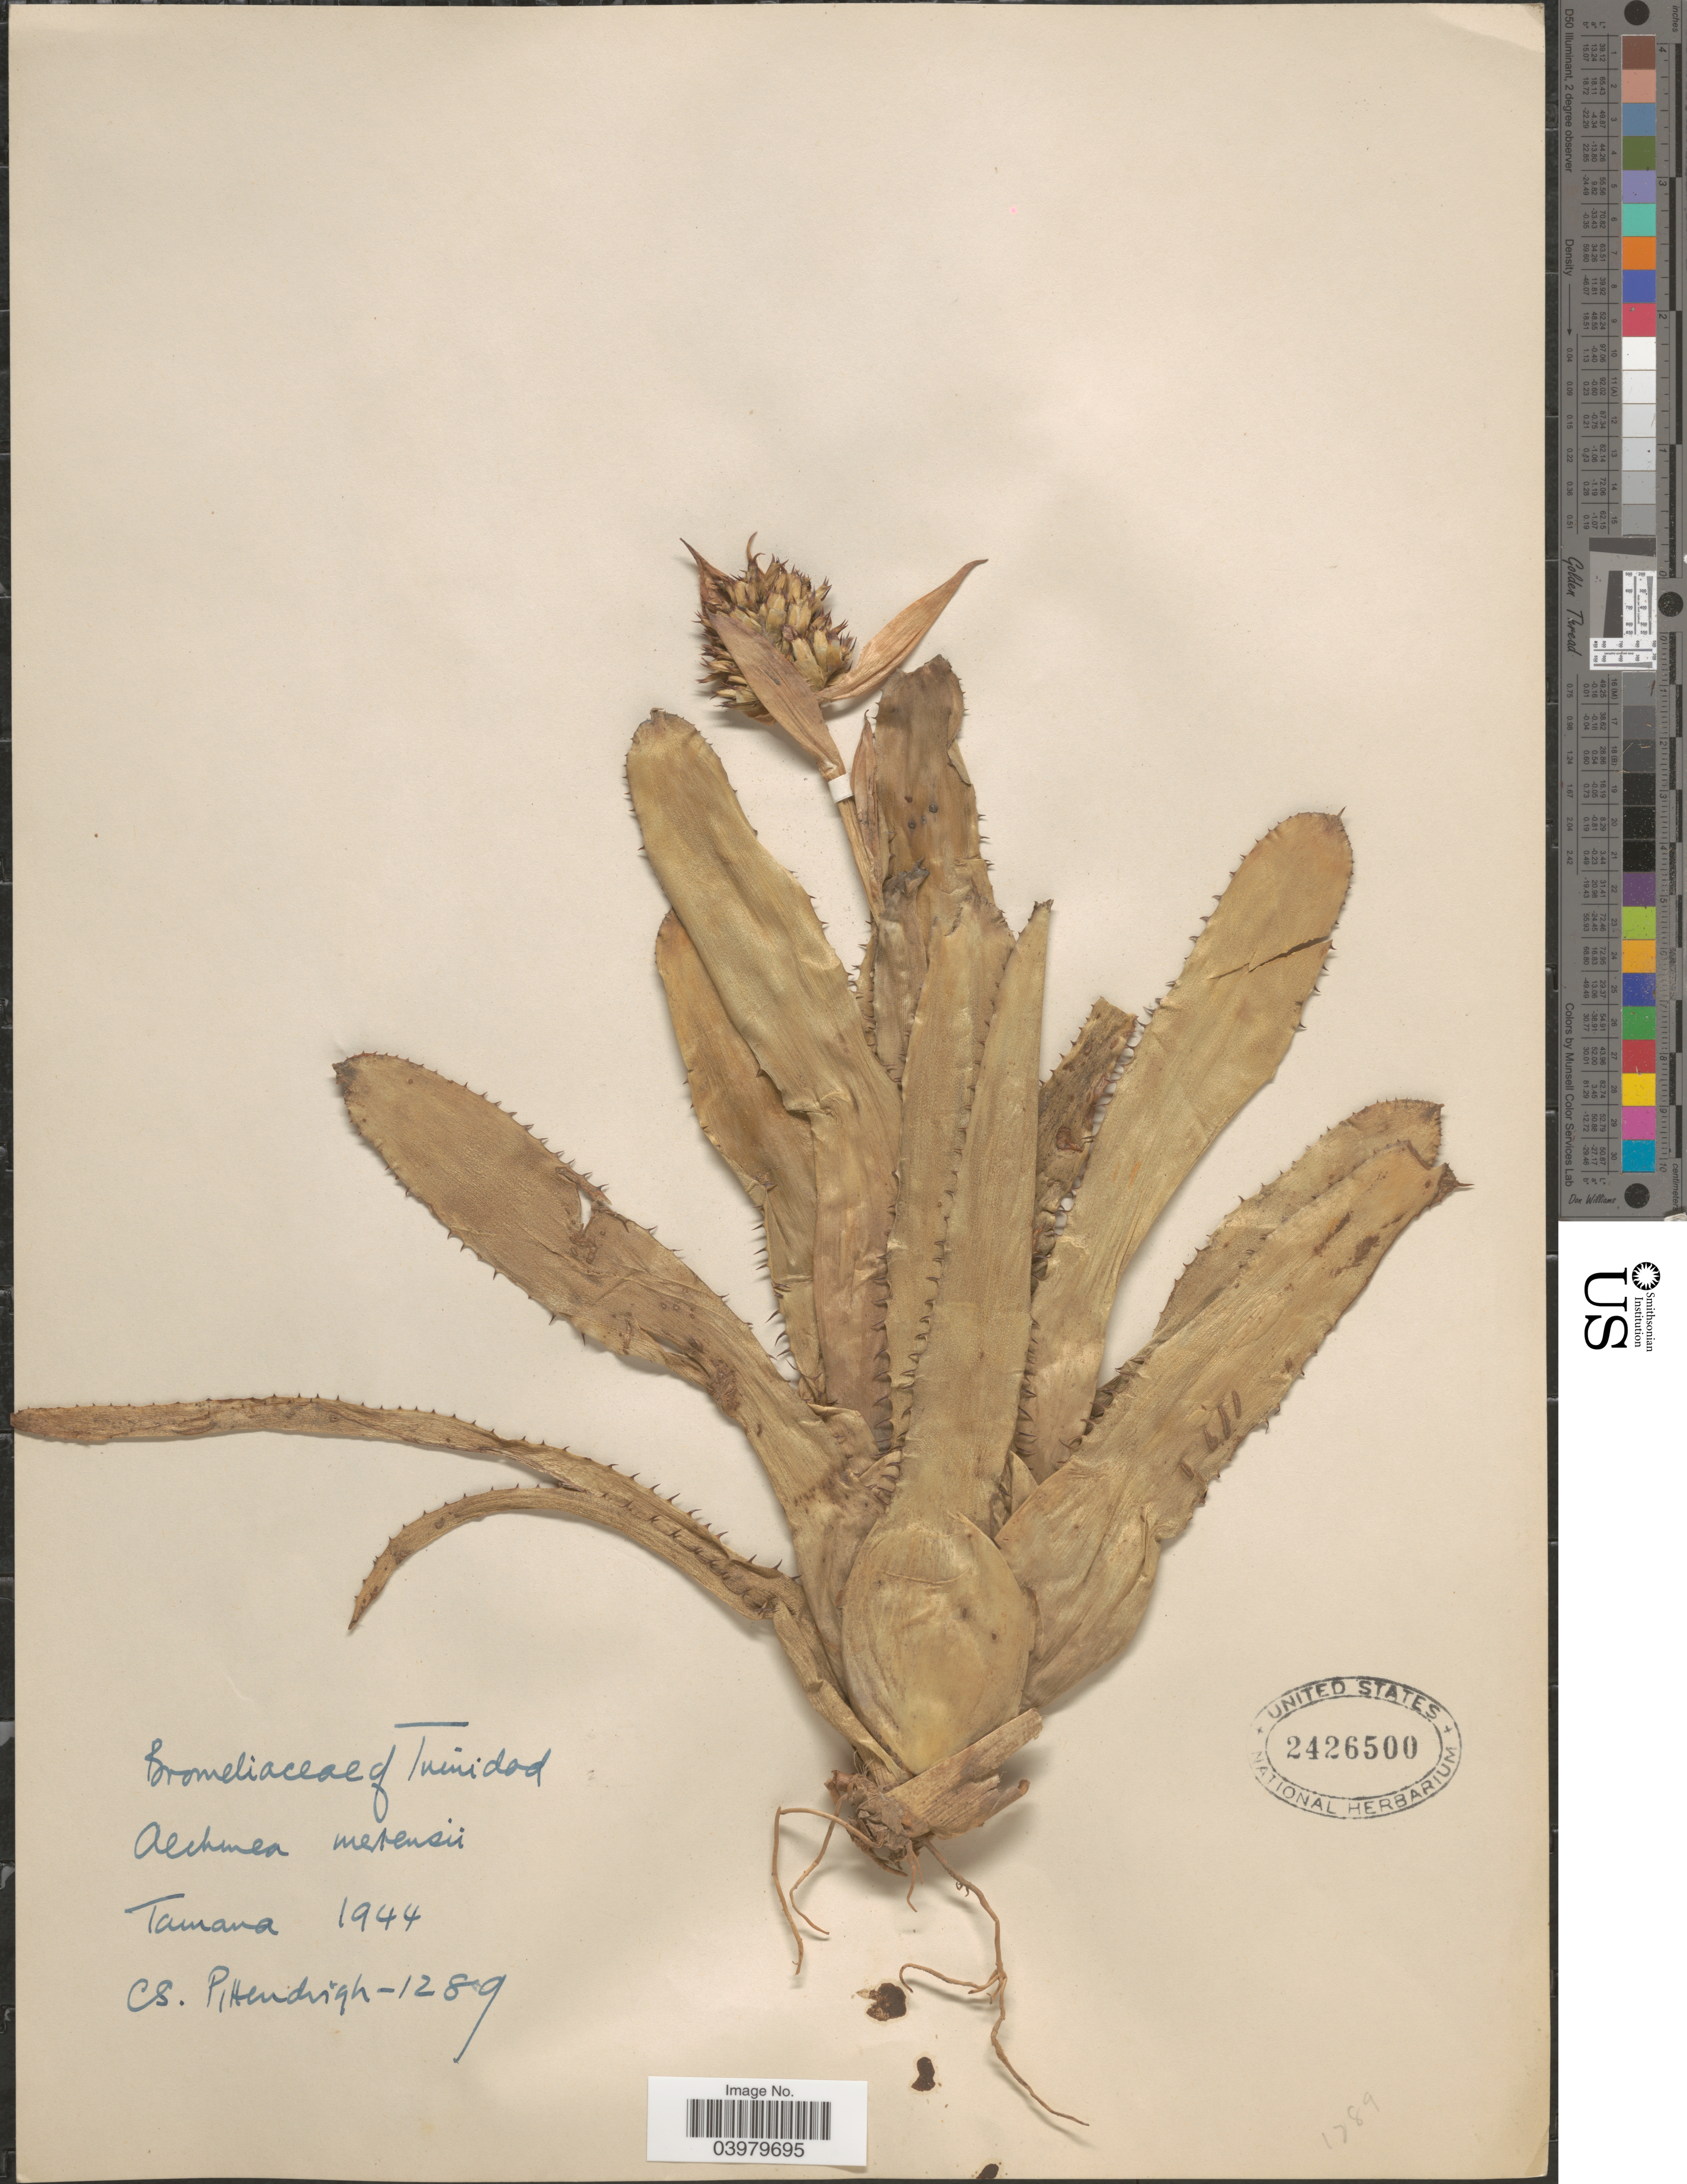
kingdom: Plantae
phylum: Tracheophyta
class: Liliopsida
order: Poales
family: Bromeliaceae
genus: Aechmea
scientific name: Aechmea mertensii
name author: (G. Mey.) Schult. & Schult. f.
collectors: C. Pittendrigh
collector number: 1289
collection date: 1944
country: Trinidad and Tobago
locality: Tamana.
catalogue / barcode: US 2426500